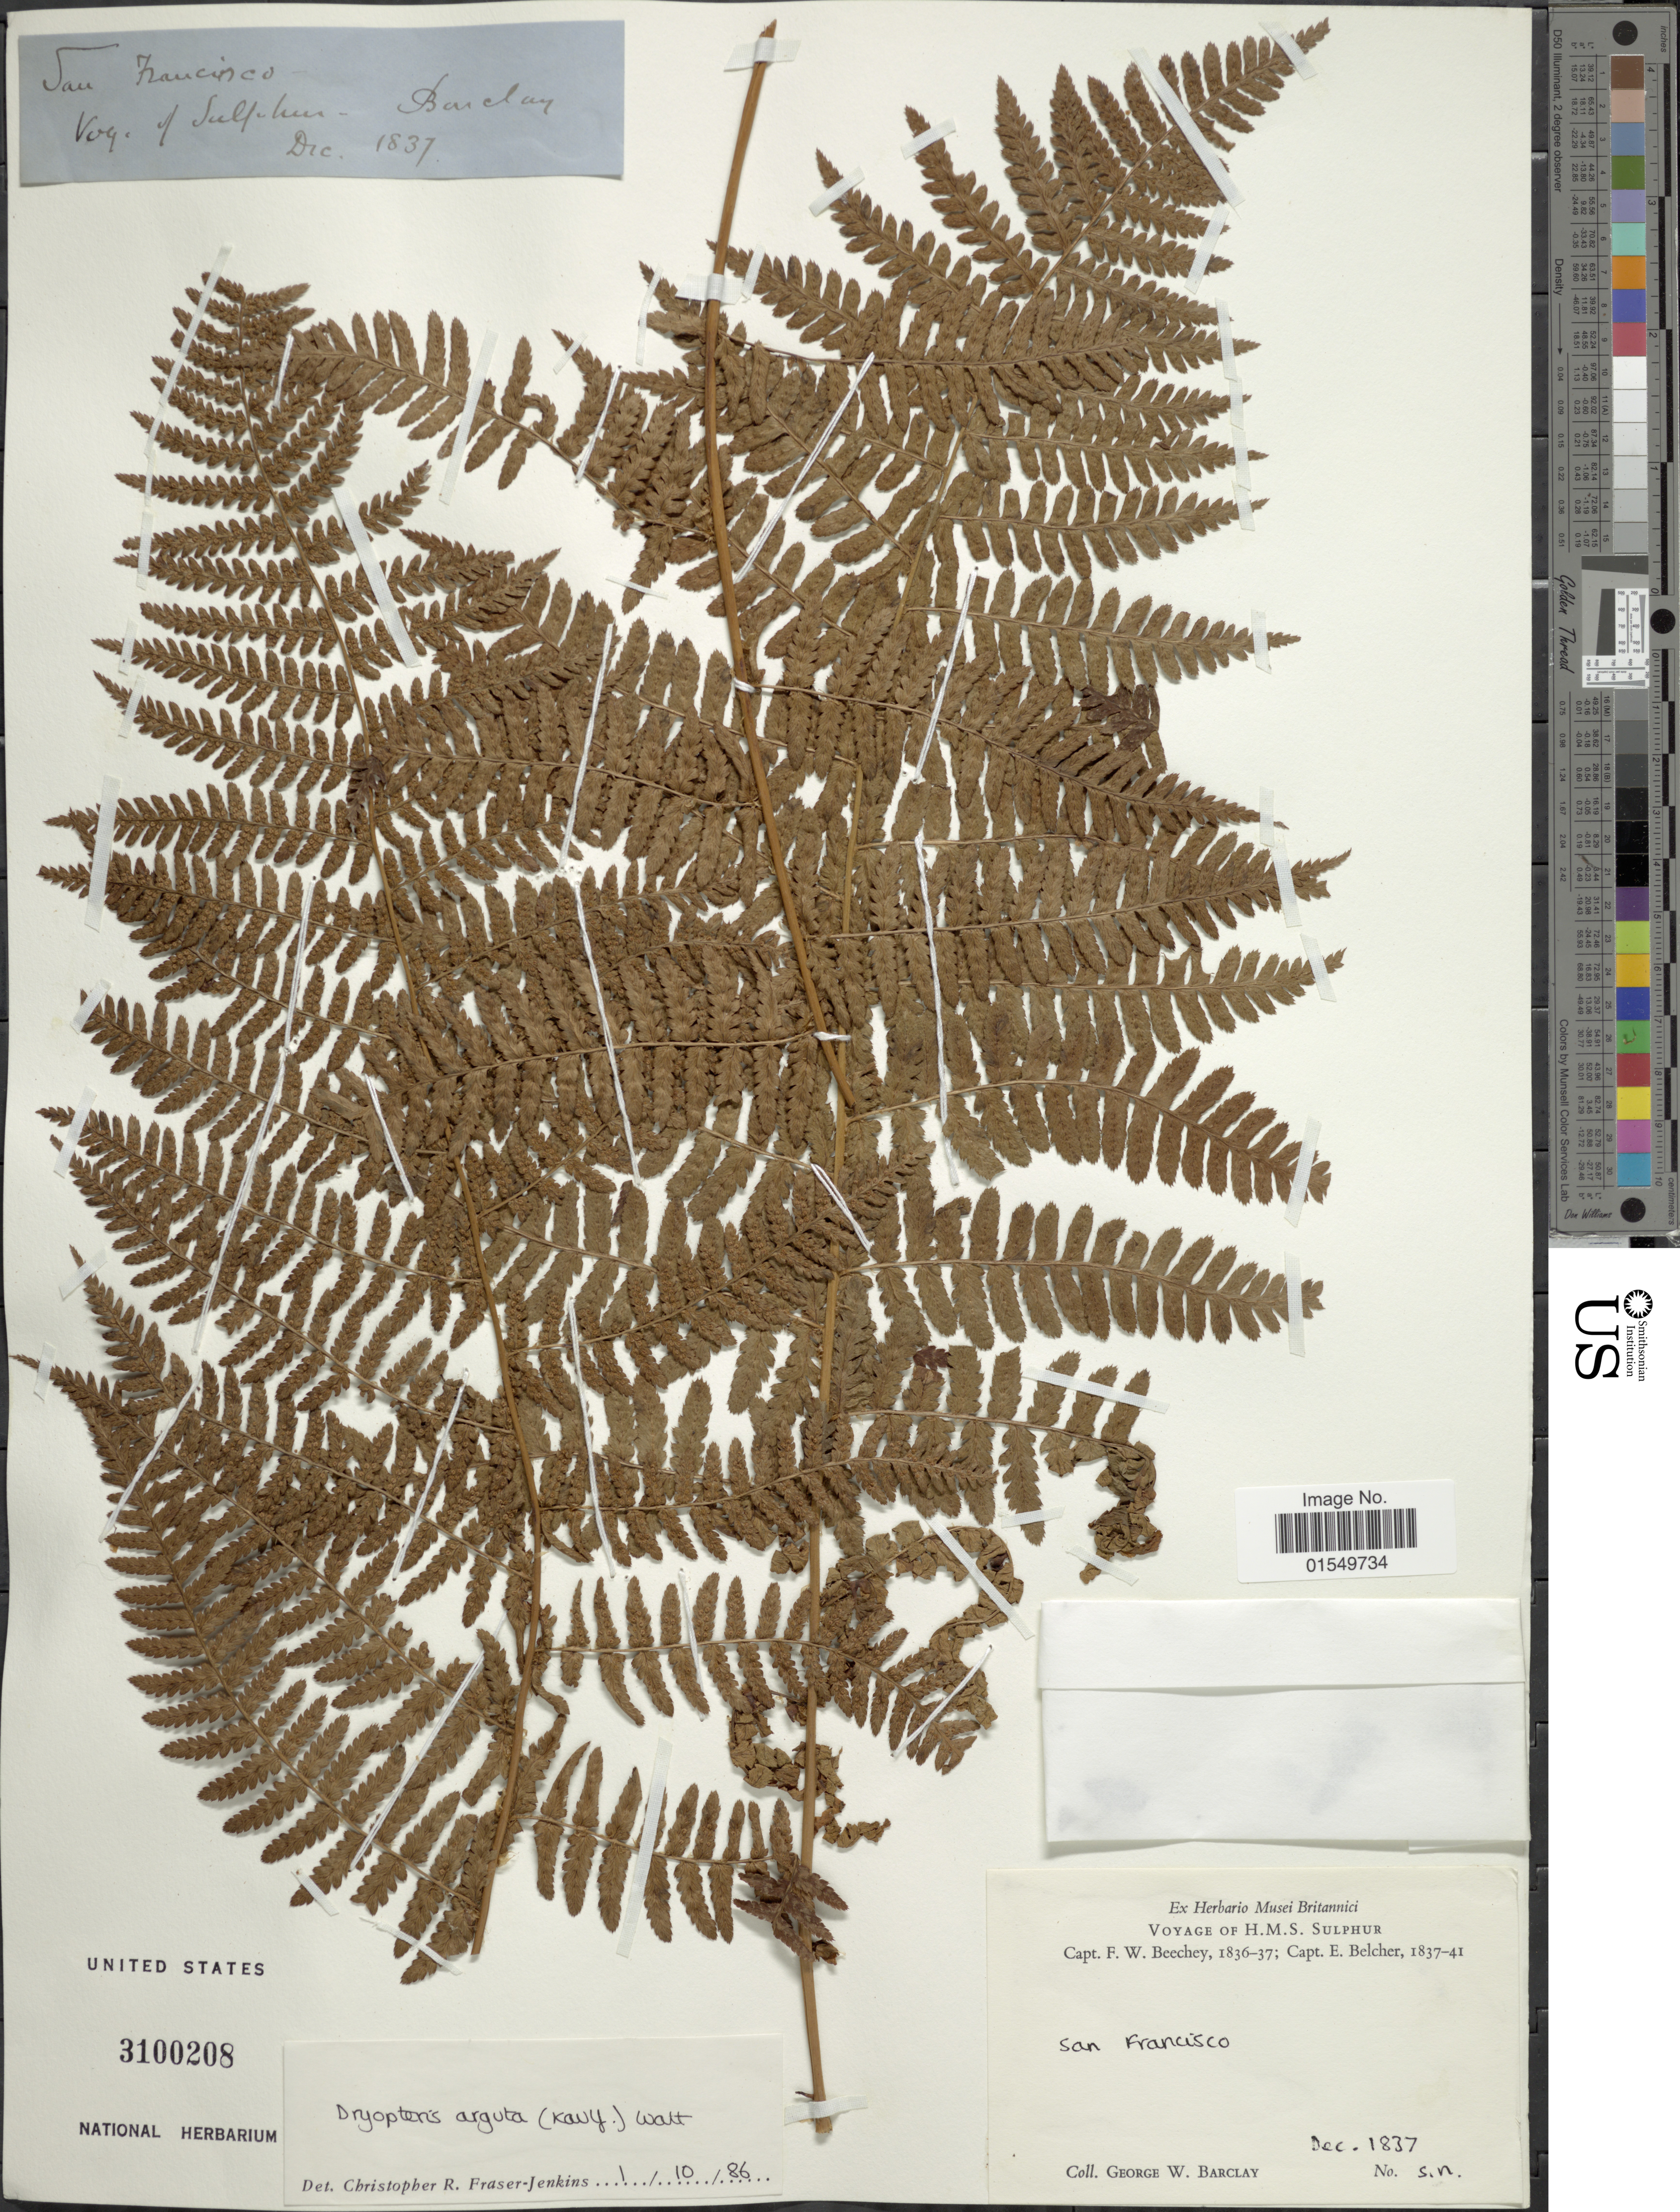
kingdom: Plantae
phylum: Tracheophyta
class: Polypodiopsida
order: Polypodiales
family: Dryopteridaceae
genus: Dryopteris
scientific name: Dryopteris arguta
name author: (Kaulf.) Maxon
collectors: G. W. Barclay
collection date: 1837-12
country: United States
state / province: California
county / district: San Francisco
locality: San Francisco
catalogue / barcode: US 3100208